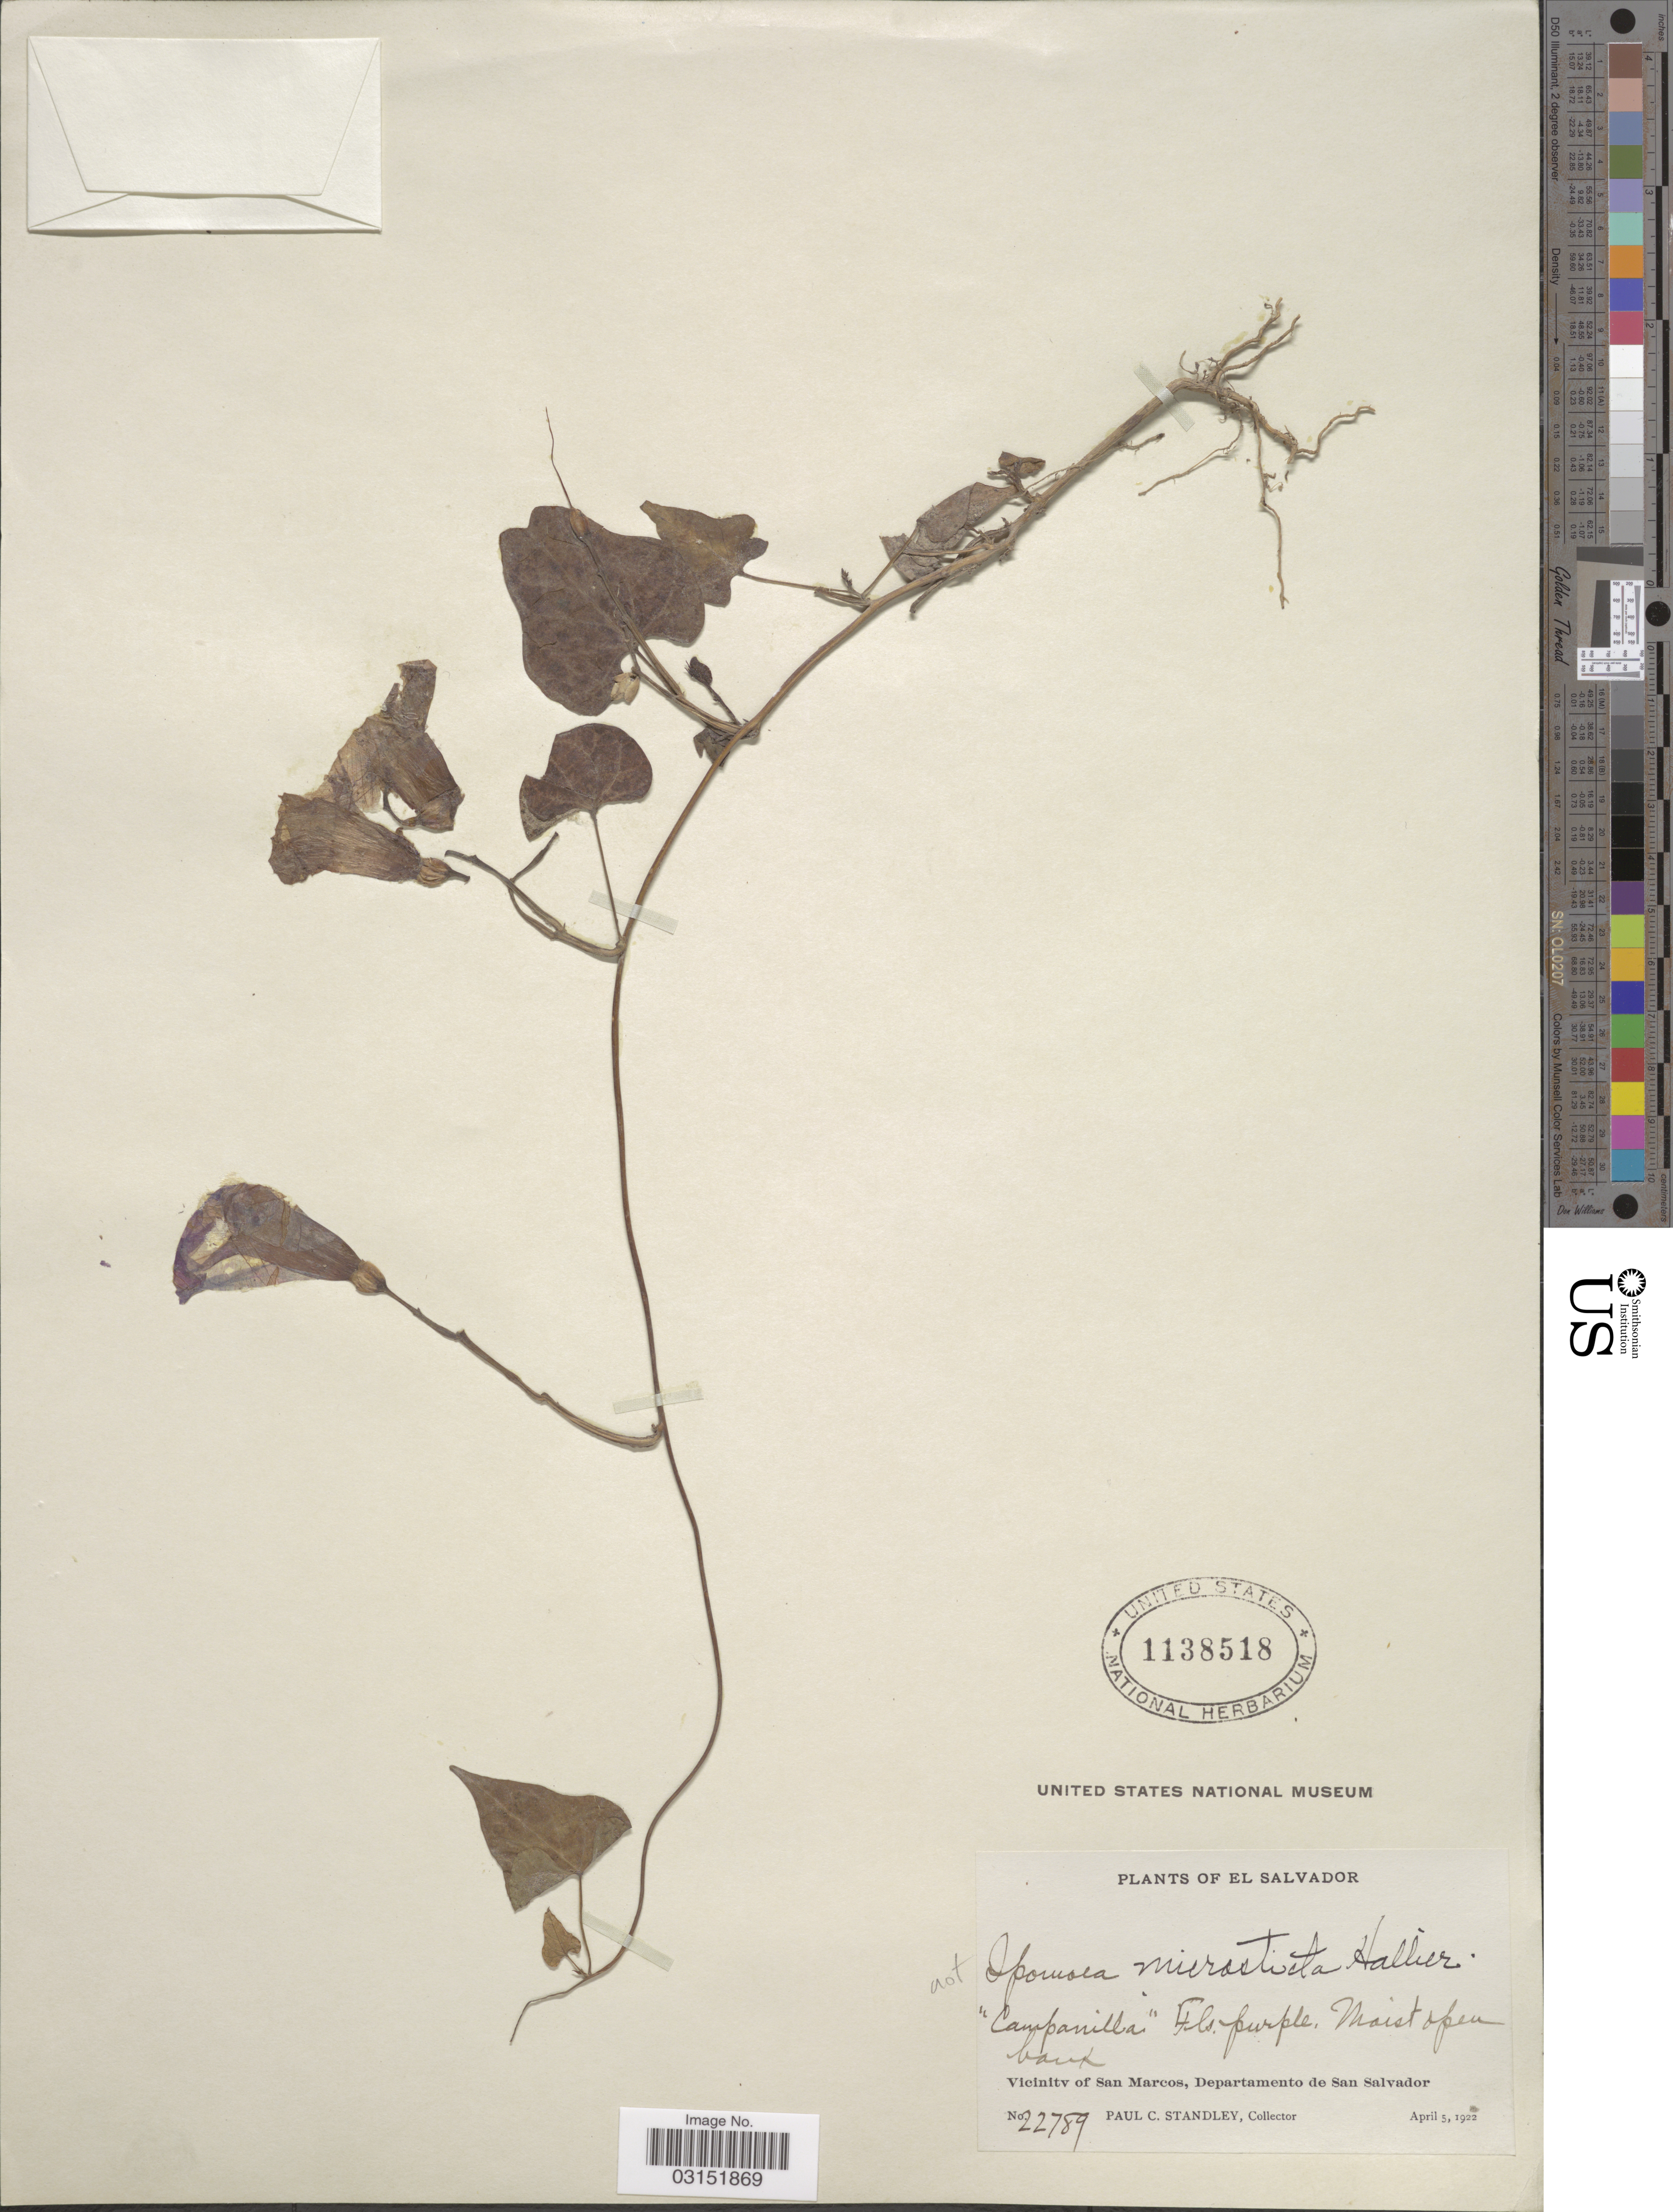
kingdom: Plantae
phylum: Tracheophyta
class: Magnoliopsida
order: Solanales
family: Convolvulaceae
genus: Ipomoea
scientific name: Ipomoea wilsonii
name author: House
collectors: P. C. Standley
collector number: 22789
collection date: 1922-04-05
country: El Salvador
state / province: San Salvador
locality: Vicinity of San Marcos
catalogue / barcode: US 1138518